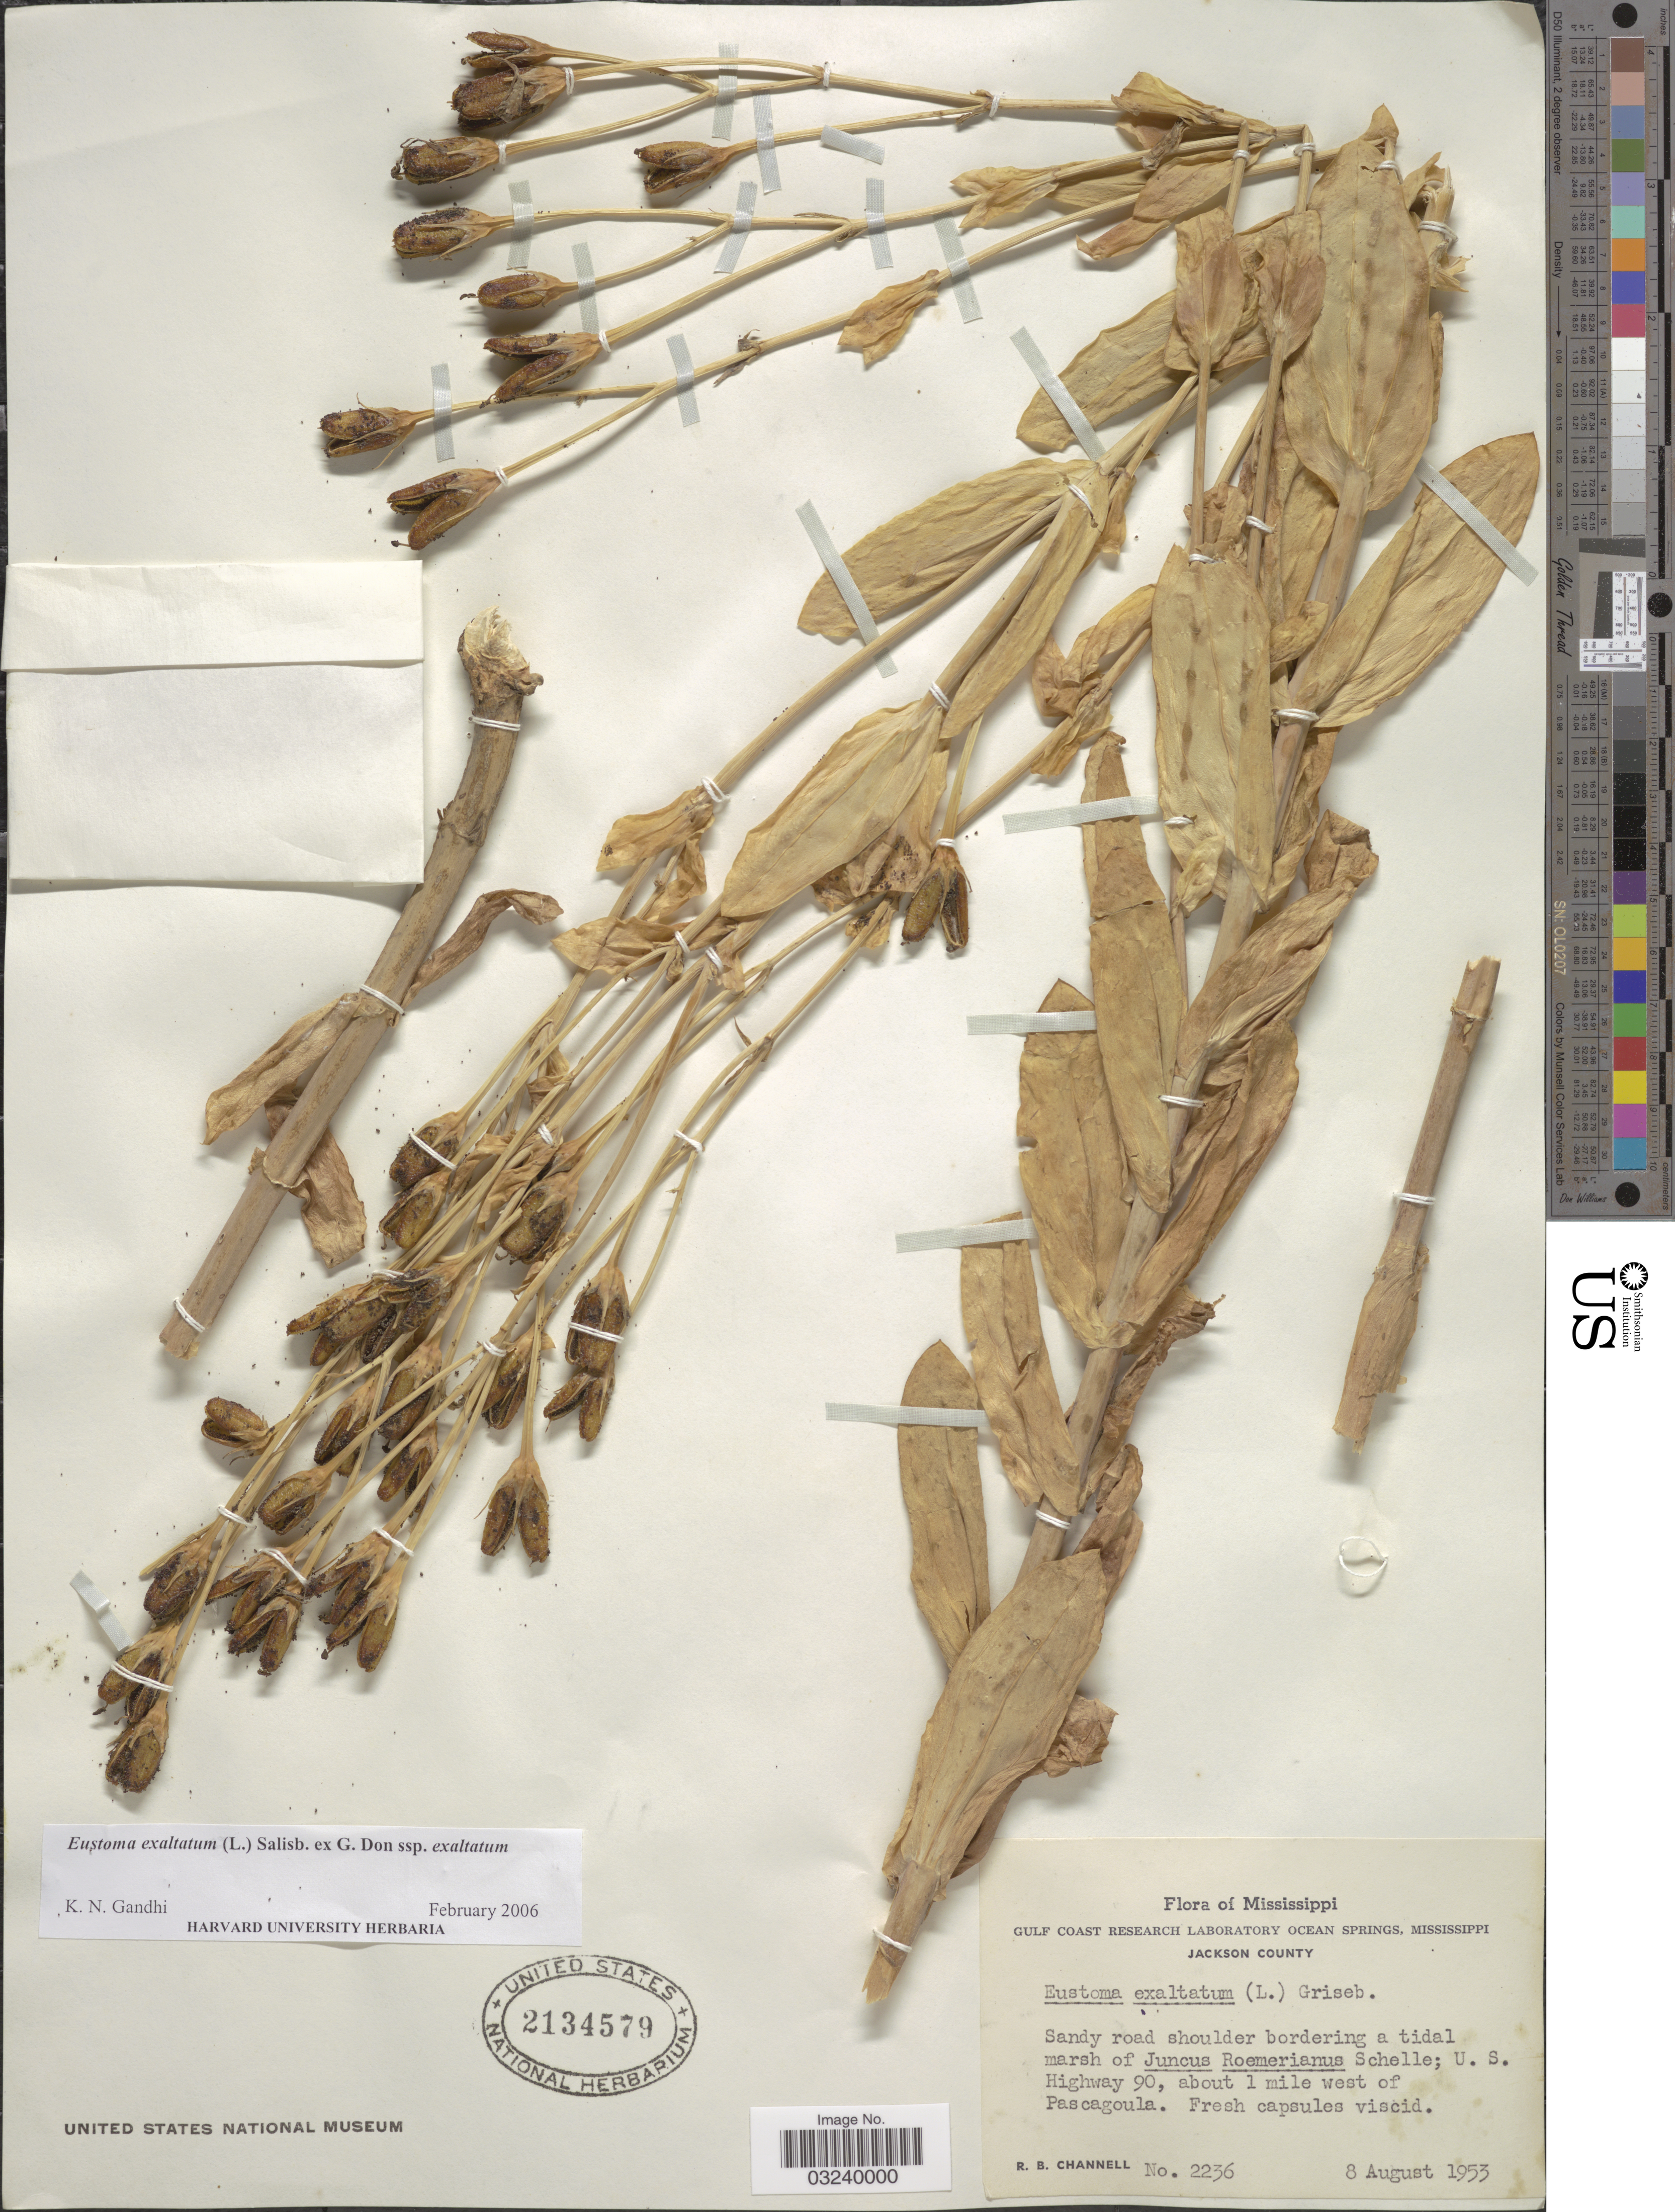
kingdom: Plantae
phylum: Tracheophyta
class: Magnoliopsida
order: Gentianales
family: Gentianaceae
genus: Eustoma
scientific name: Eustoma exaltatum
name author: (L.) Salisb. ex Don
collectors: R. B. Channell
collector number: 2236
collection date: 1953-08-08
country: United States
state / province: Mississippi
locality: Jackson County, U. S. Highway 90, about 1 mile west of Pascagoula.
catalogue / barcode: US 2134579